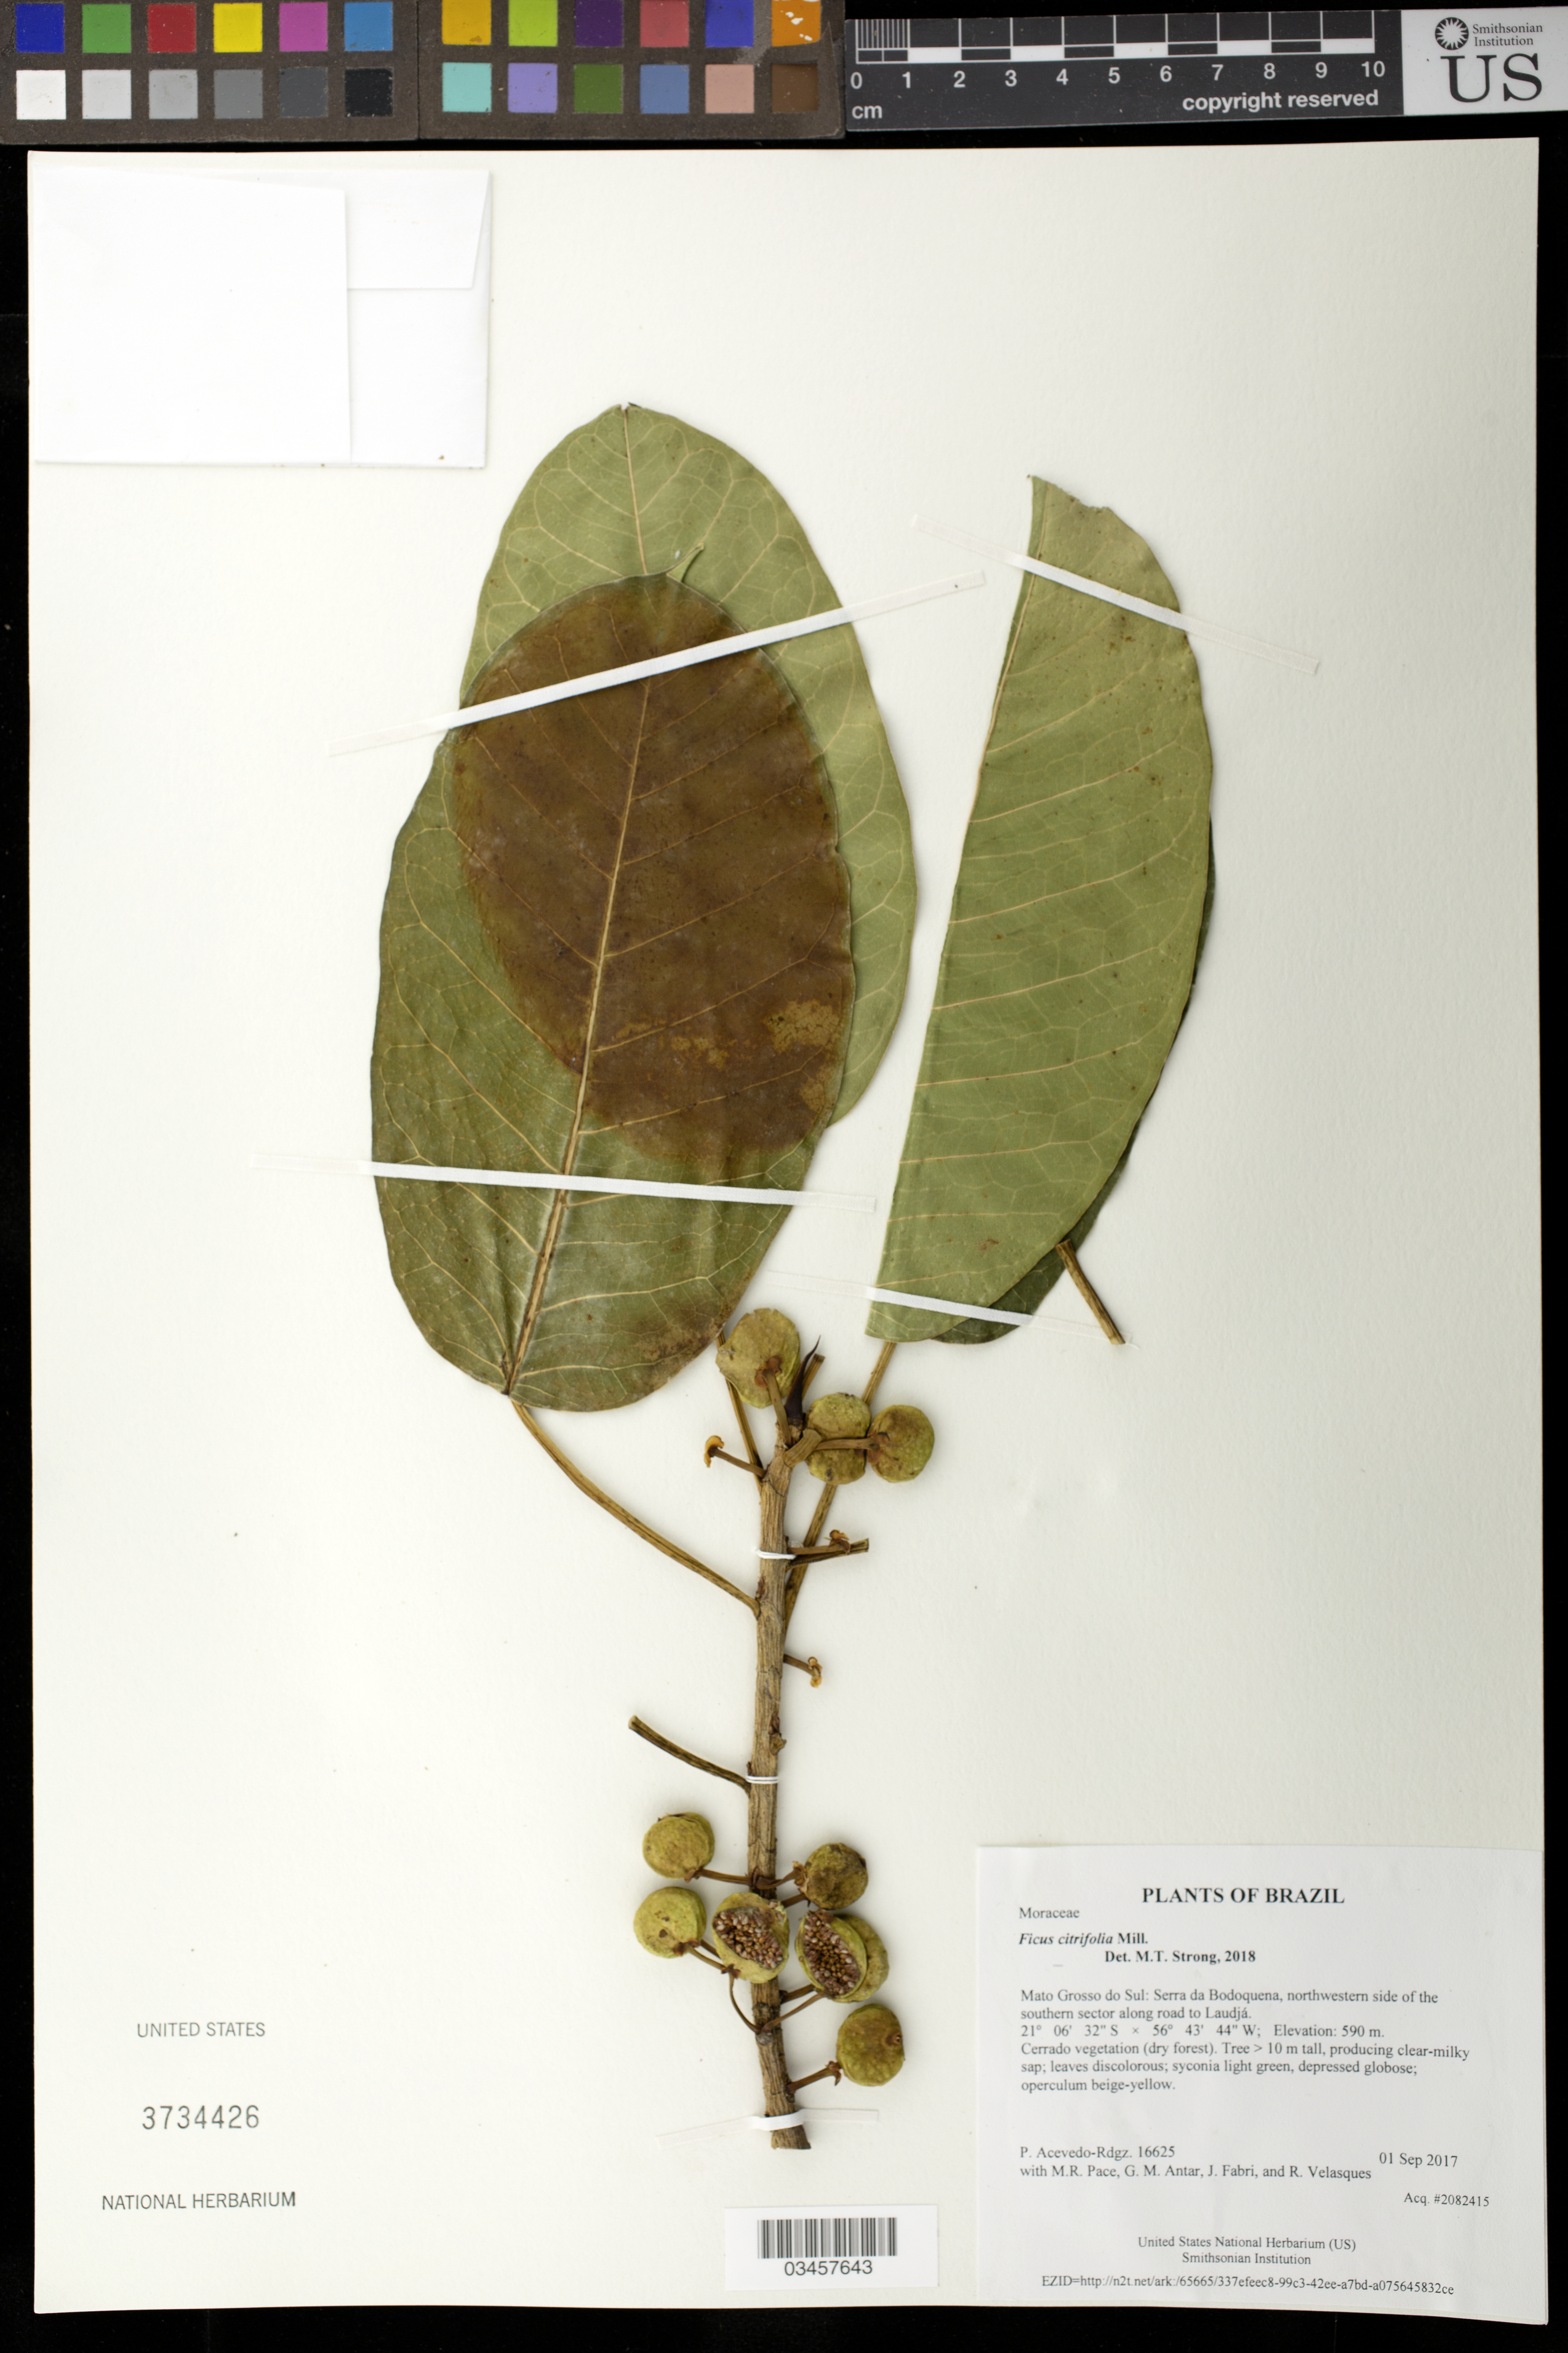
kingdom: Plantae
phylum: Tracheophyta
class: Magnoliopsida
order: Rosales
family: Moraceae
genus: Ficus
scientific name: Ficus citrifolia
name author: Mill.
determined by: Strong, Mark T., (BOT), Smithsonian Institution - National Museum of Natural History (UNITED STATES)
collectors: P. Acevedo-Rodr., M. R. Pace, G. M. Antar, J. Fabri & R. Velasques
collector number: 16625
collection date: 2017-09-01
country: Brazil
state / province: Mato Grosso do Sul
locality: Serra da Bodoquena, northwestern side of the southern sector along road to Laudjá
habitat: Cerrado vegetation (dry forest)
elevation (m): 590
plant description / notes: US, NY, MO, K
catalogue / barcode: US 3734426